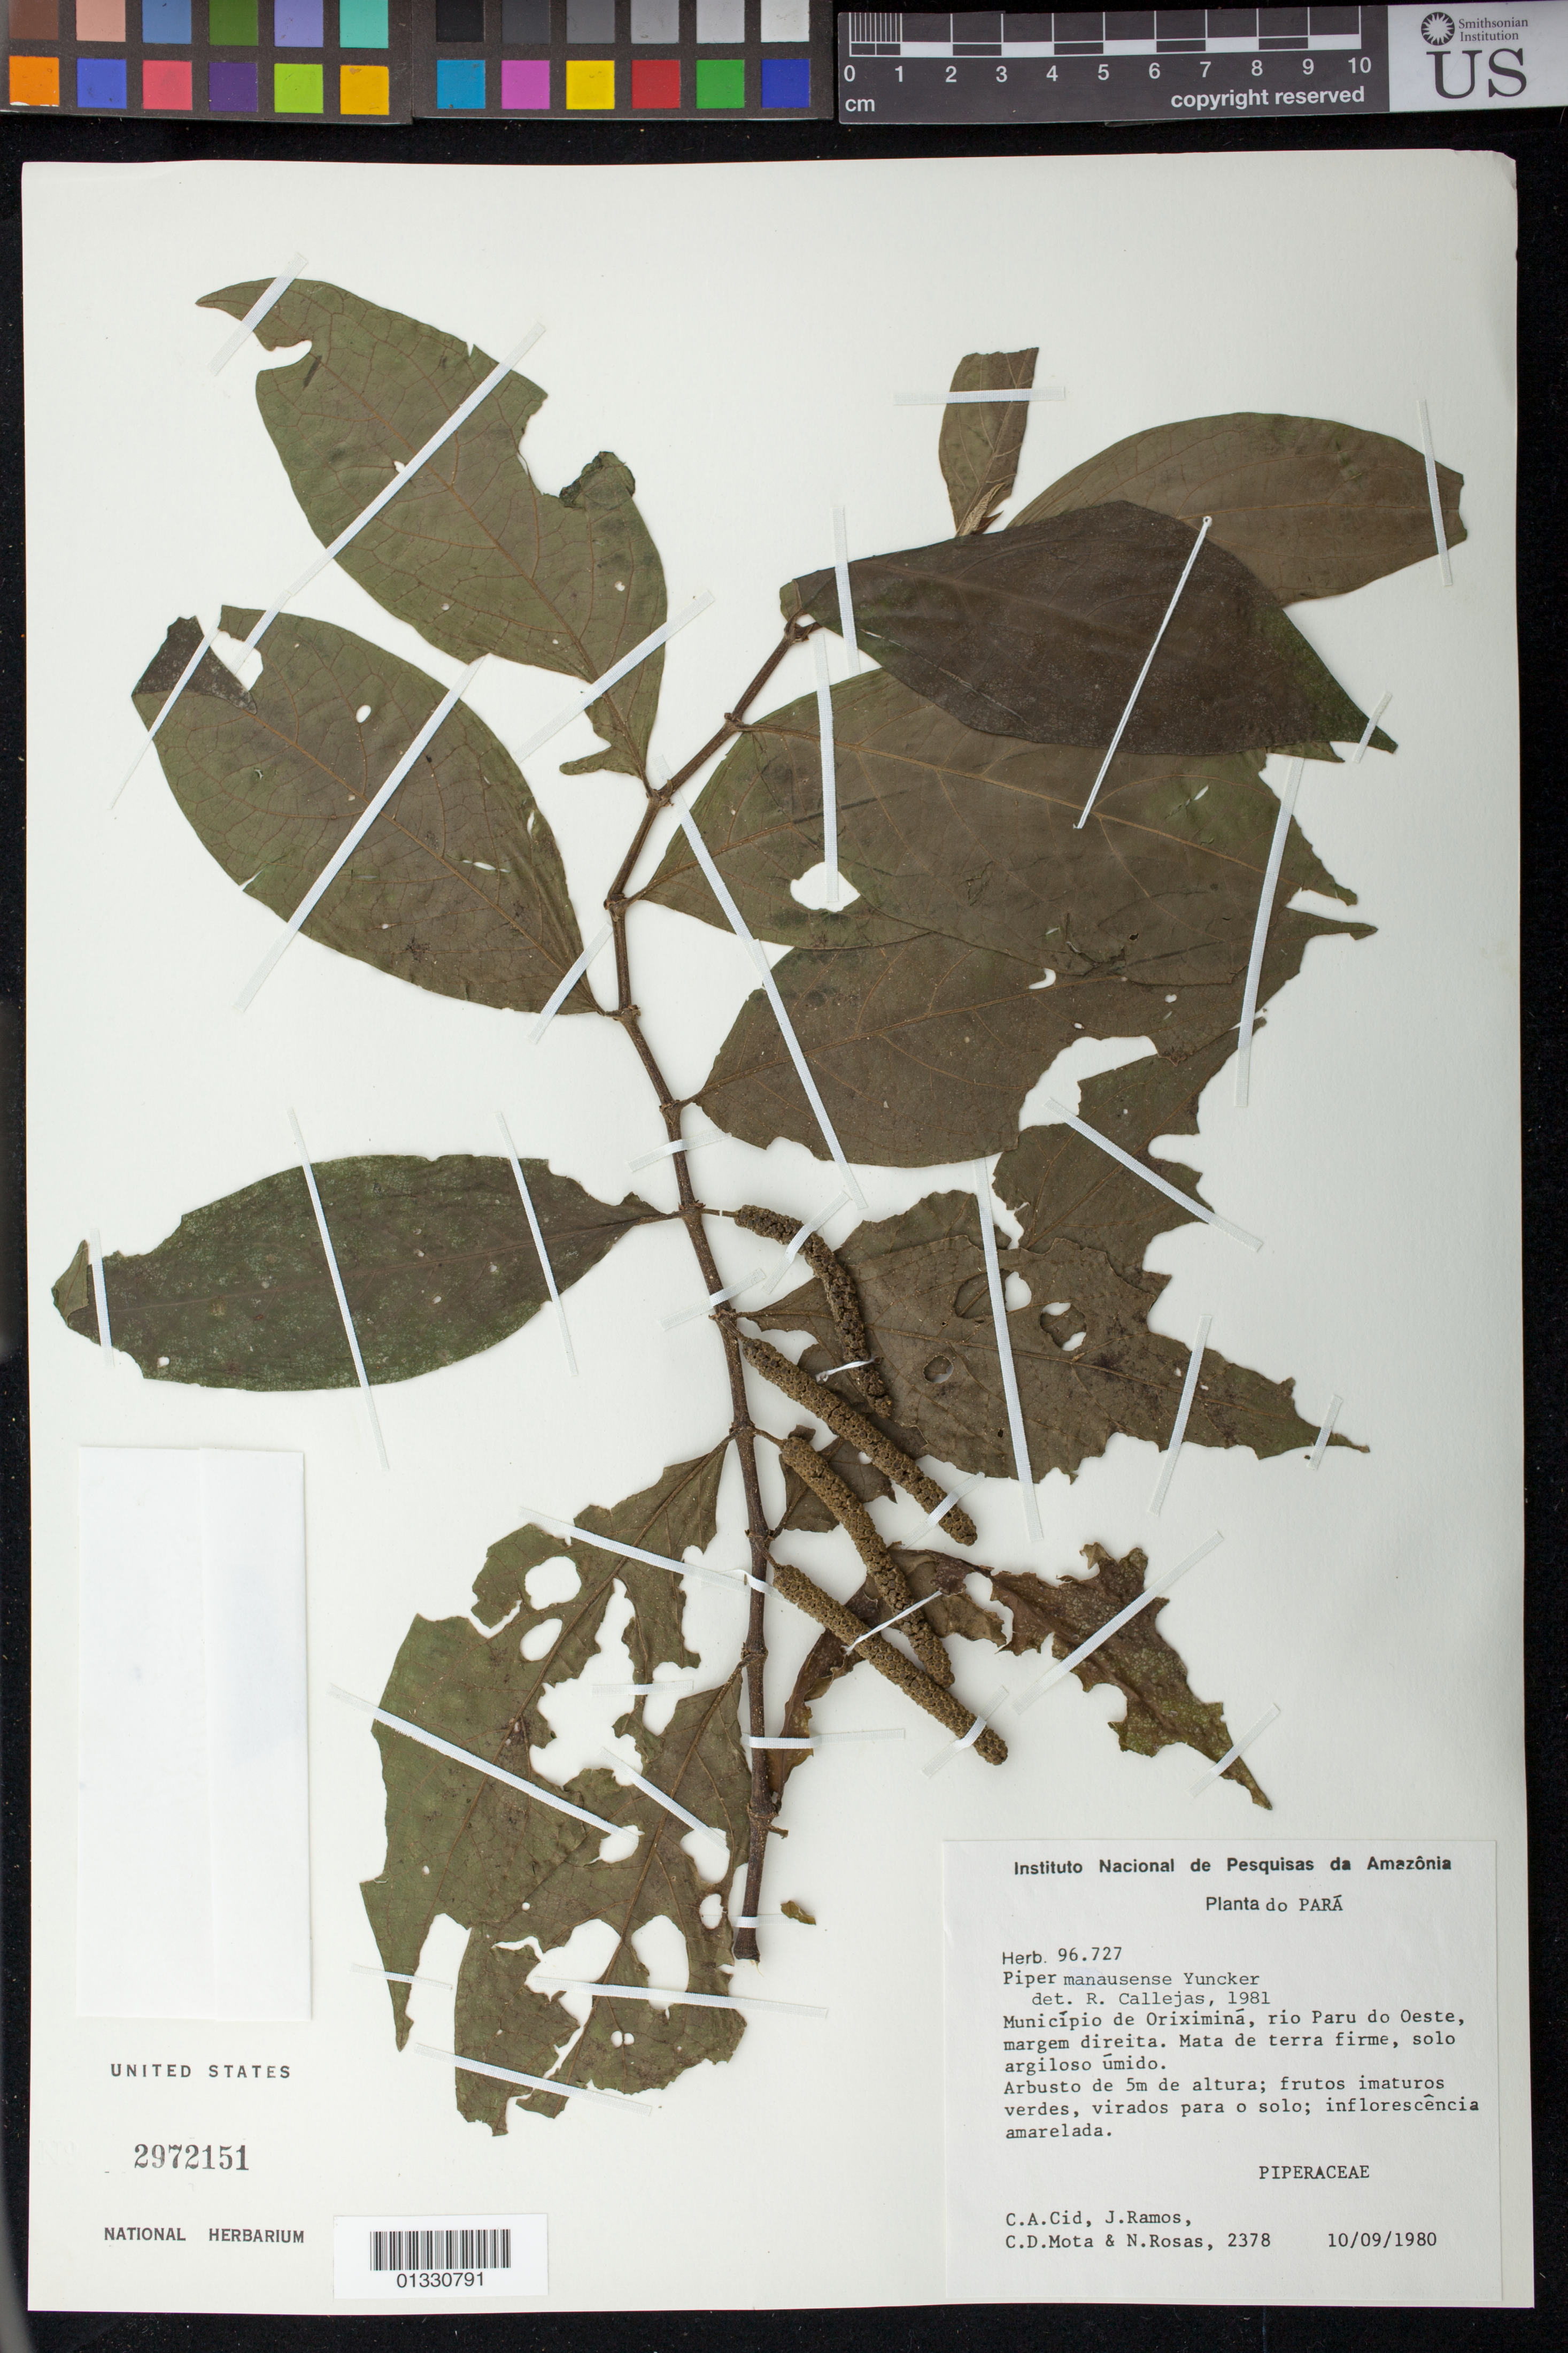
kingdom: Plantae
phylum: Tracheophyta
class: Magnoliopsida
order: Piperales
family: Piperaceae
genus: Piper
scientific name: Piper manausense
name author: Yunck.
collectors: C. A. Cid Ferreira, J. Ramos, C. D. A. Mota & N. Rosas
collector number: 2378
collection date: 1980-09-10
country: Brazil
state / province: Pará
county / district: Oriximiná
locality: Rio Paru do Oeste, margem direita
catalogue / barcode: US 2972151